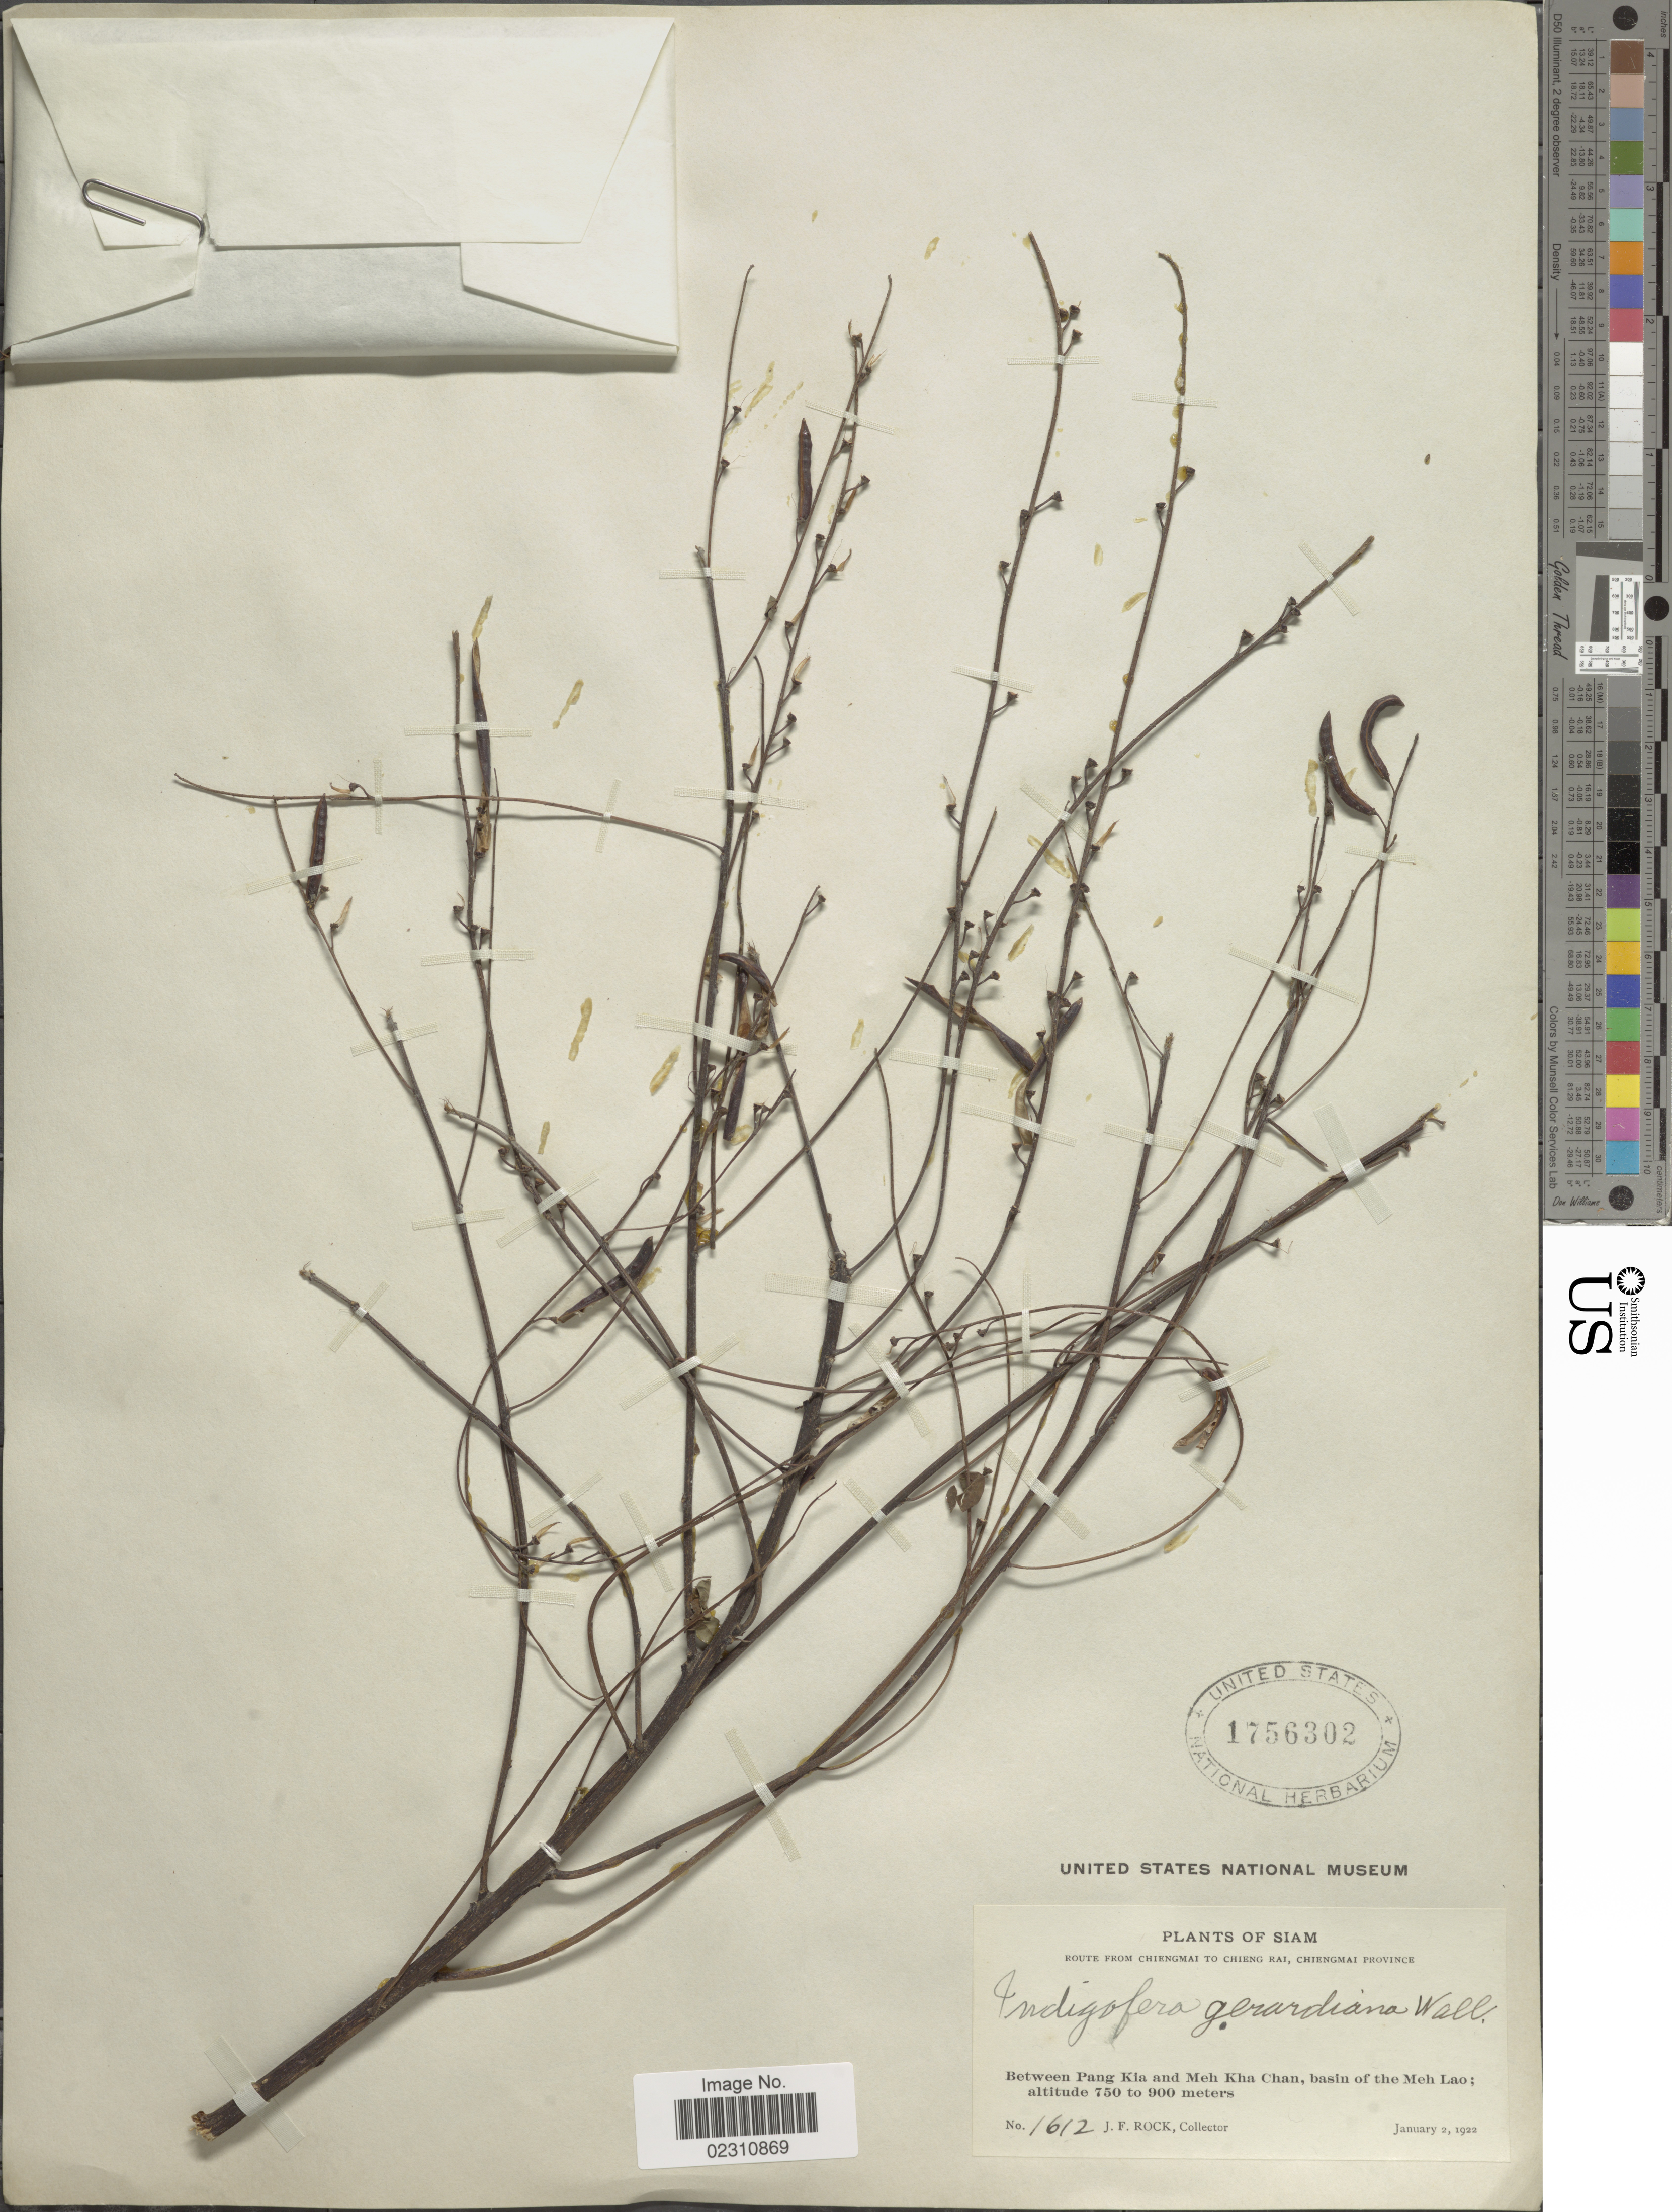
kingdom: Plantae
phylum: Tracheophyta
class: Magnoliopsida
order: Fabales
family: Fabaceae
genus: Indigofera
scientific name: Indigofera gerardiana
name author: Wall.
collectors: J. Rock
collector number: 1612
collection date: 1922-01-02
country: Thailand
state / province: Chiang Mai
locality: Siam, Route from Chiengmai to Chieng Rai, Chiengmai Province. Between Pang Kia and Meh Kha Chan, basin of the Meh Lao.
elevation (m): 750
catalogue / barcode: US 1756302